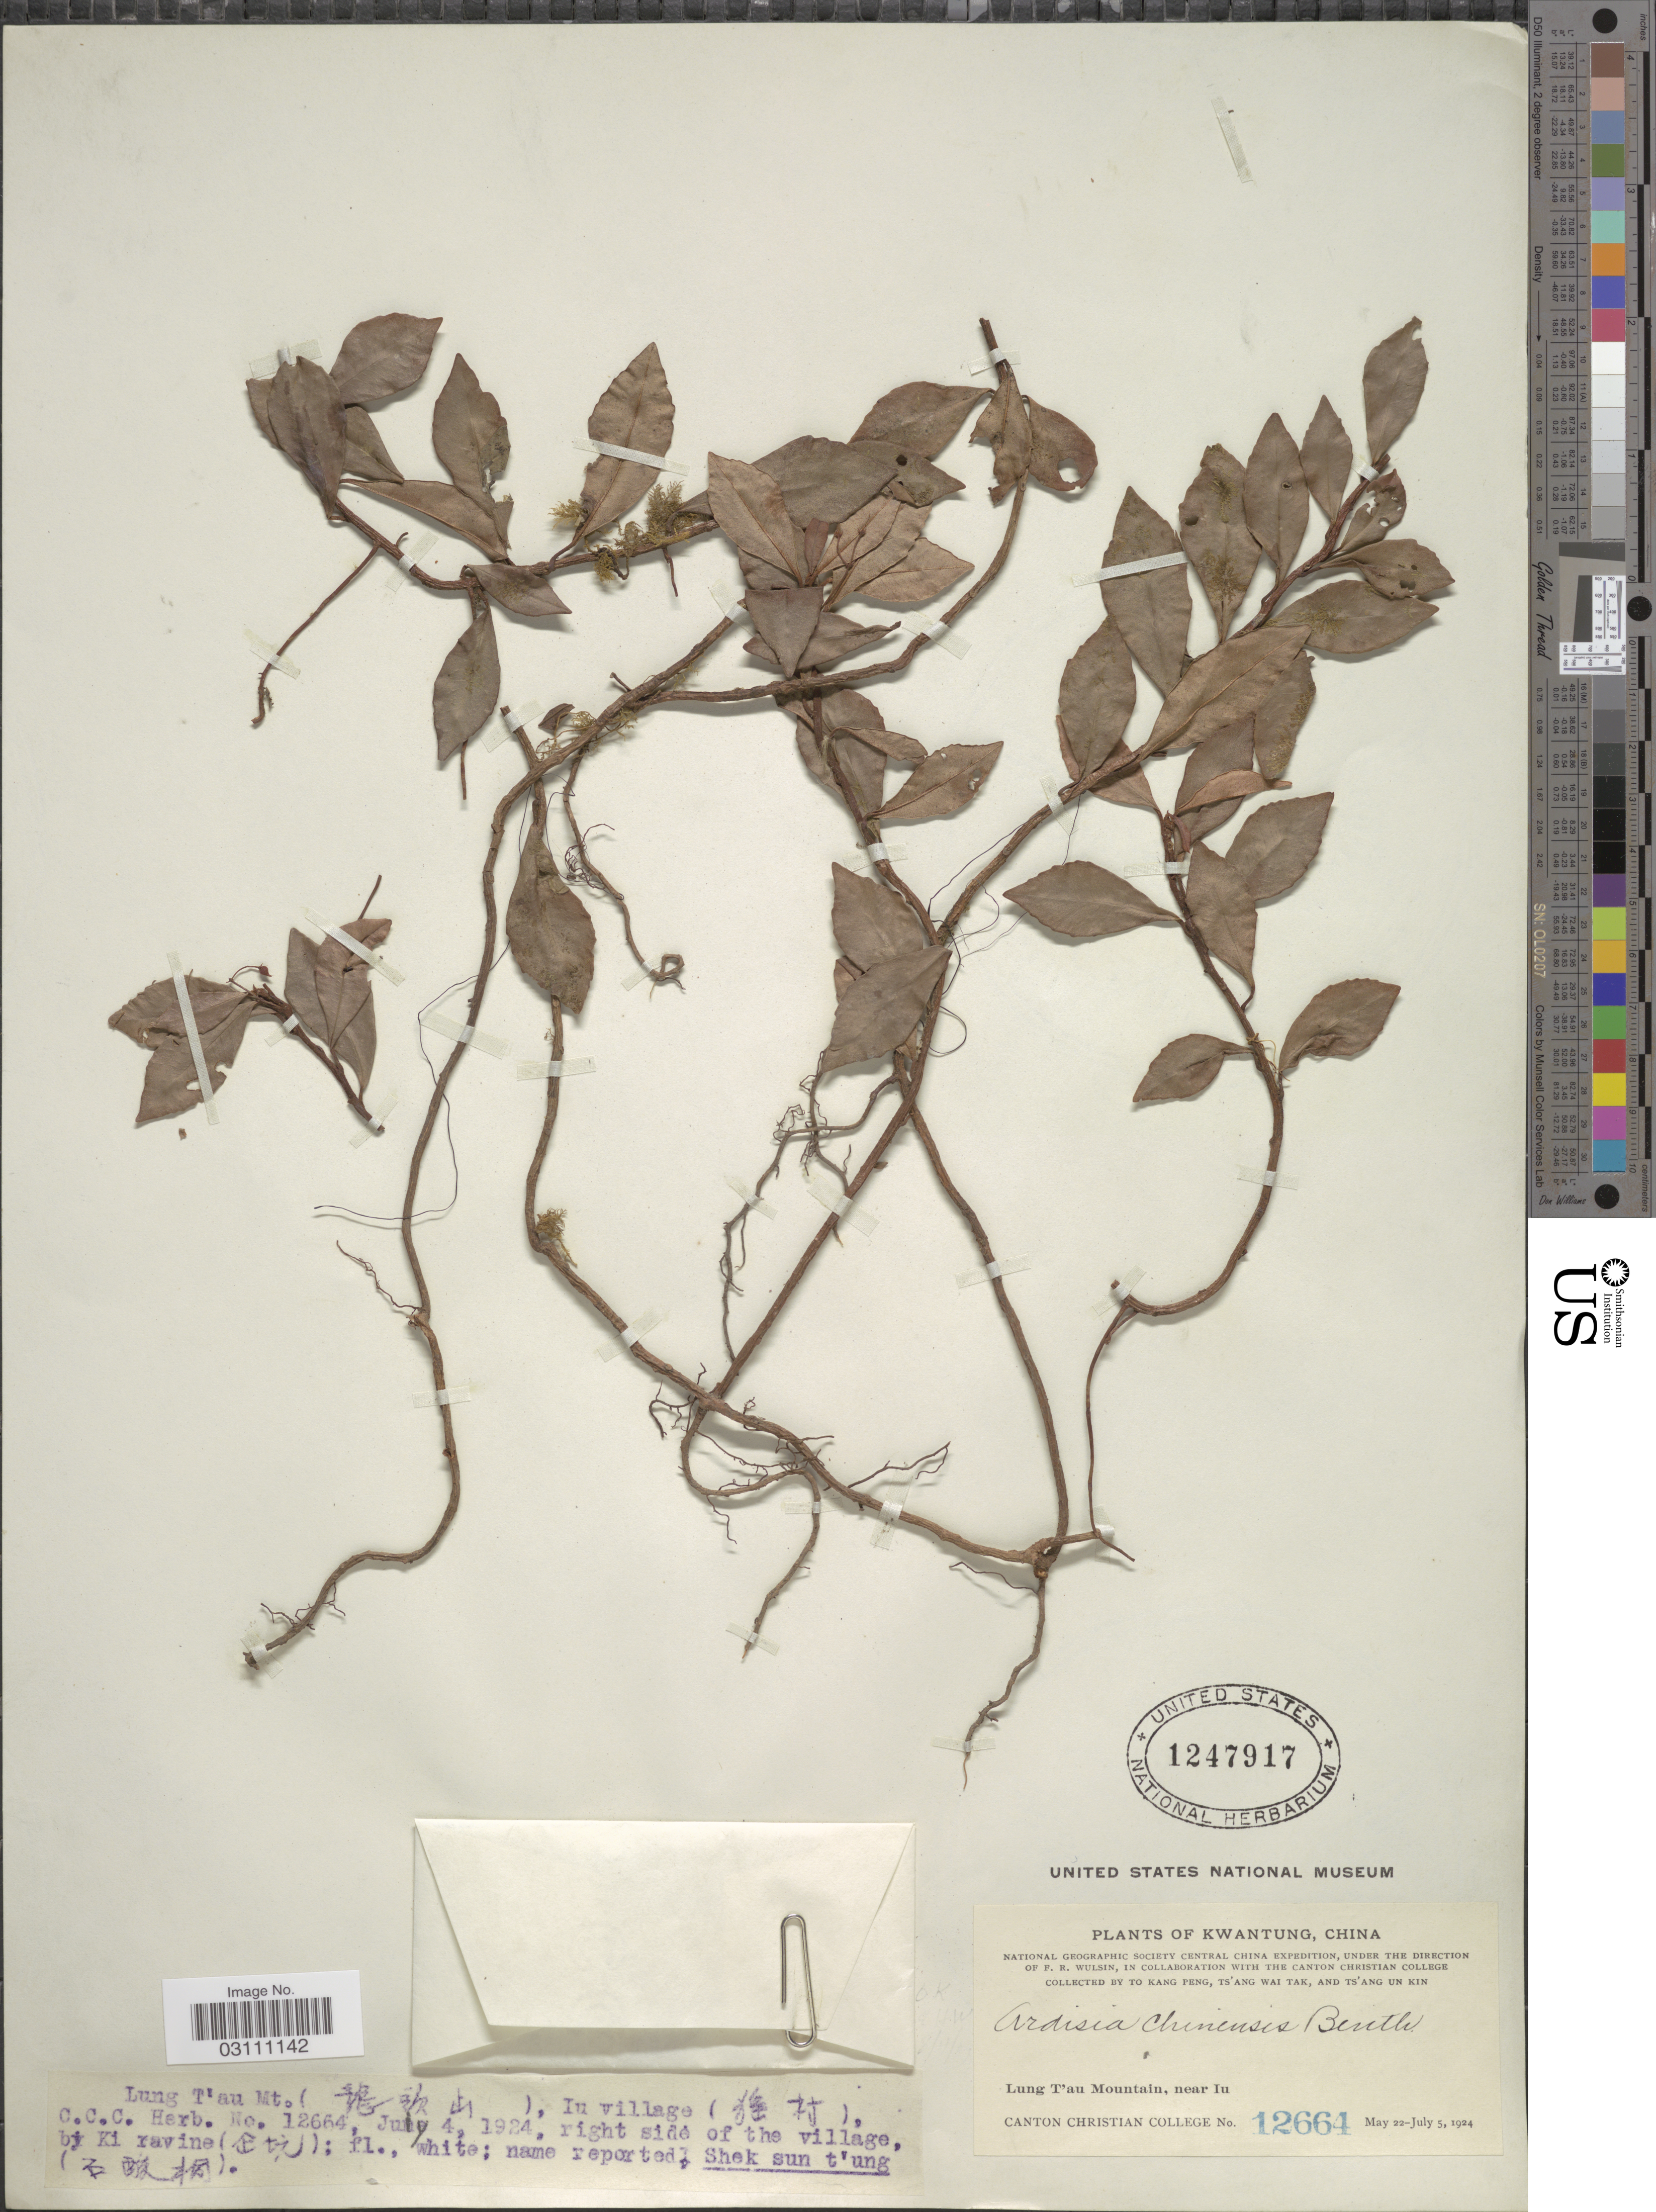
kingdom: Plantae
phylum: Tracheophyta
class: Magnoliopsida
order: Ericales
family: Primulaceae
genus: Ardisia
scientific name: Ardisia chinensis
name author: Benth.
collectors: To Kang P'eng, W. T. Tsang & Ts' Ang Un Kin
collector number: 12664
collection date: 1924-07-04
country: China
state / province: Guangdong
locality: Kwangtung. Lung T'au Mountain, near Iu. Lung T'au Mt., Iu village.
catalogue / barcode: US 1247917